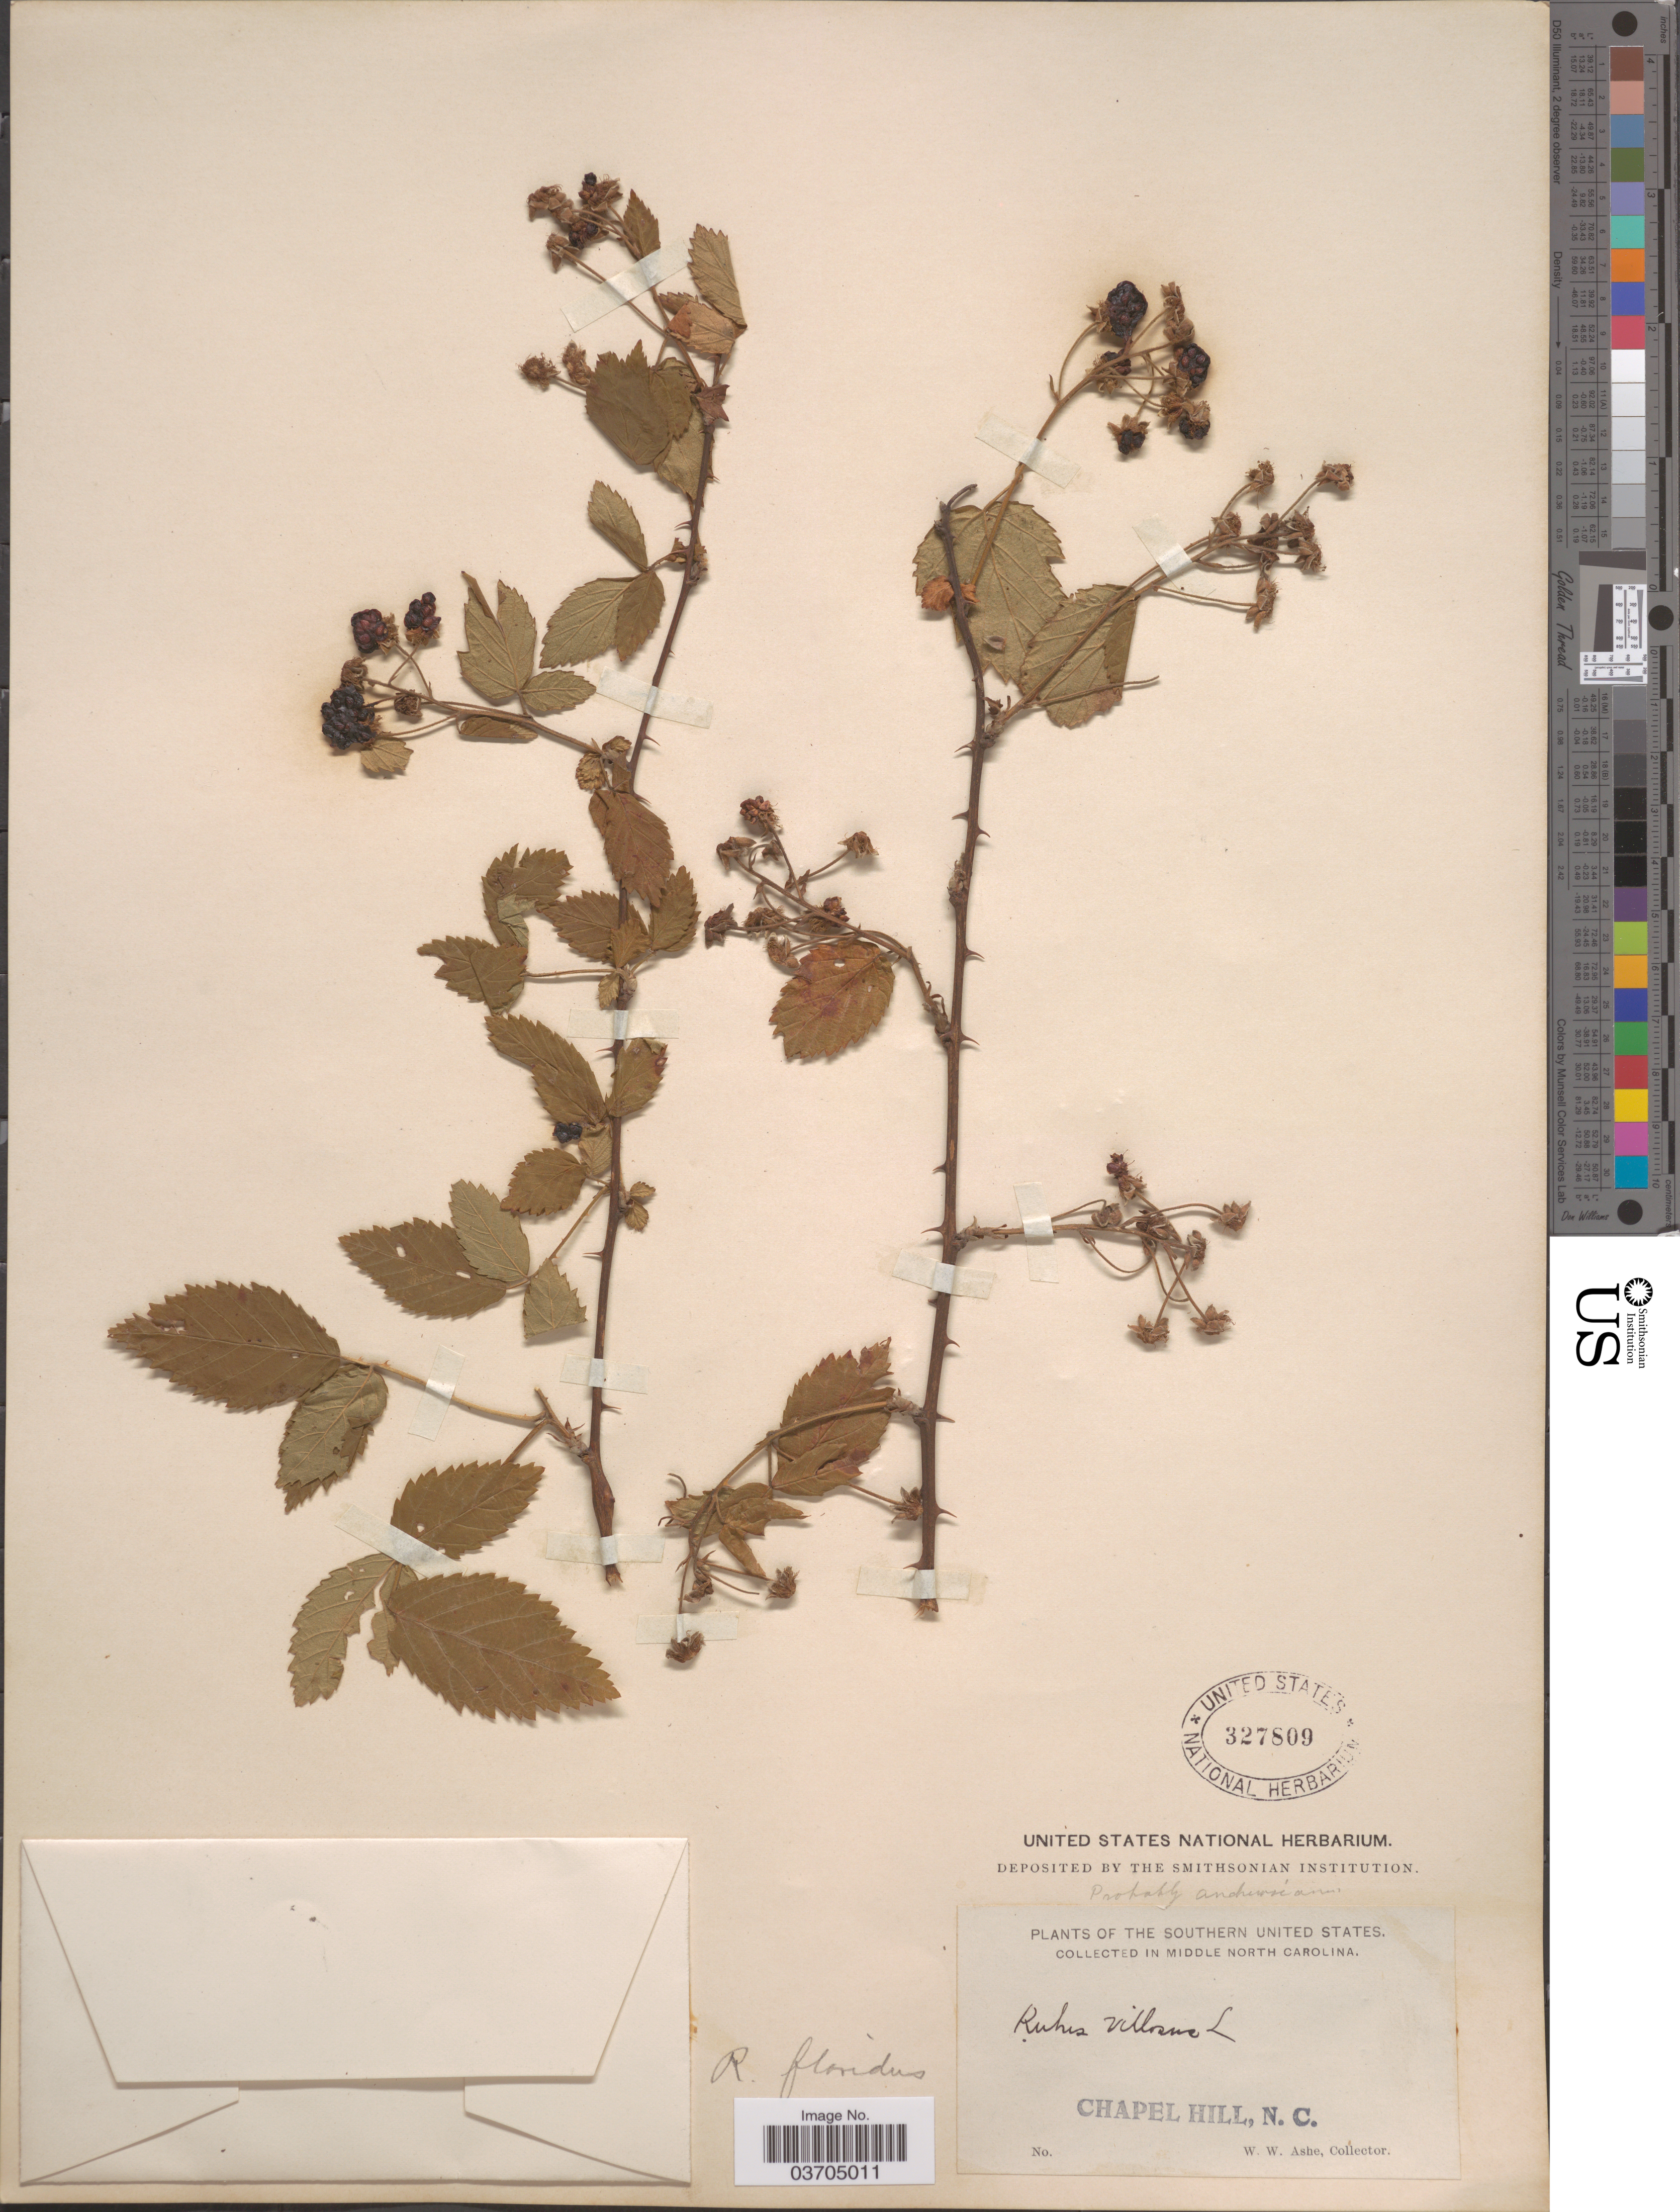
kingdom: Plantae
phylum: Tracheophyta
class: Magnoliopsida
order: Rosales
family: Rosaceae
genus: Rubus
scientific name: Rubus floridus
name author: Tratt.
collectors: W. W. Ashe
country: United States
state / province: North Carolina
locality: The Southern United States. Middle North Carolina. Chapel Hills.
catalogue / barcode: US 327809